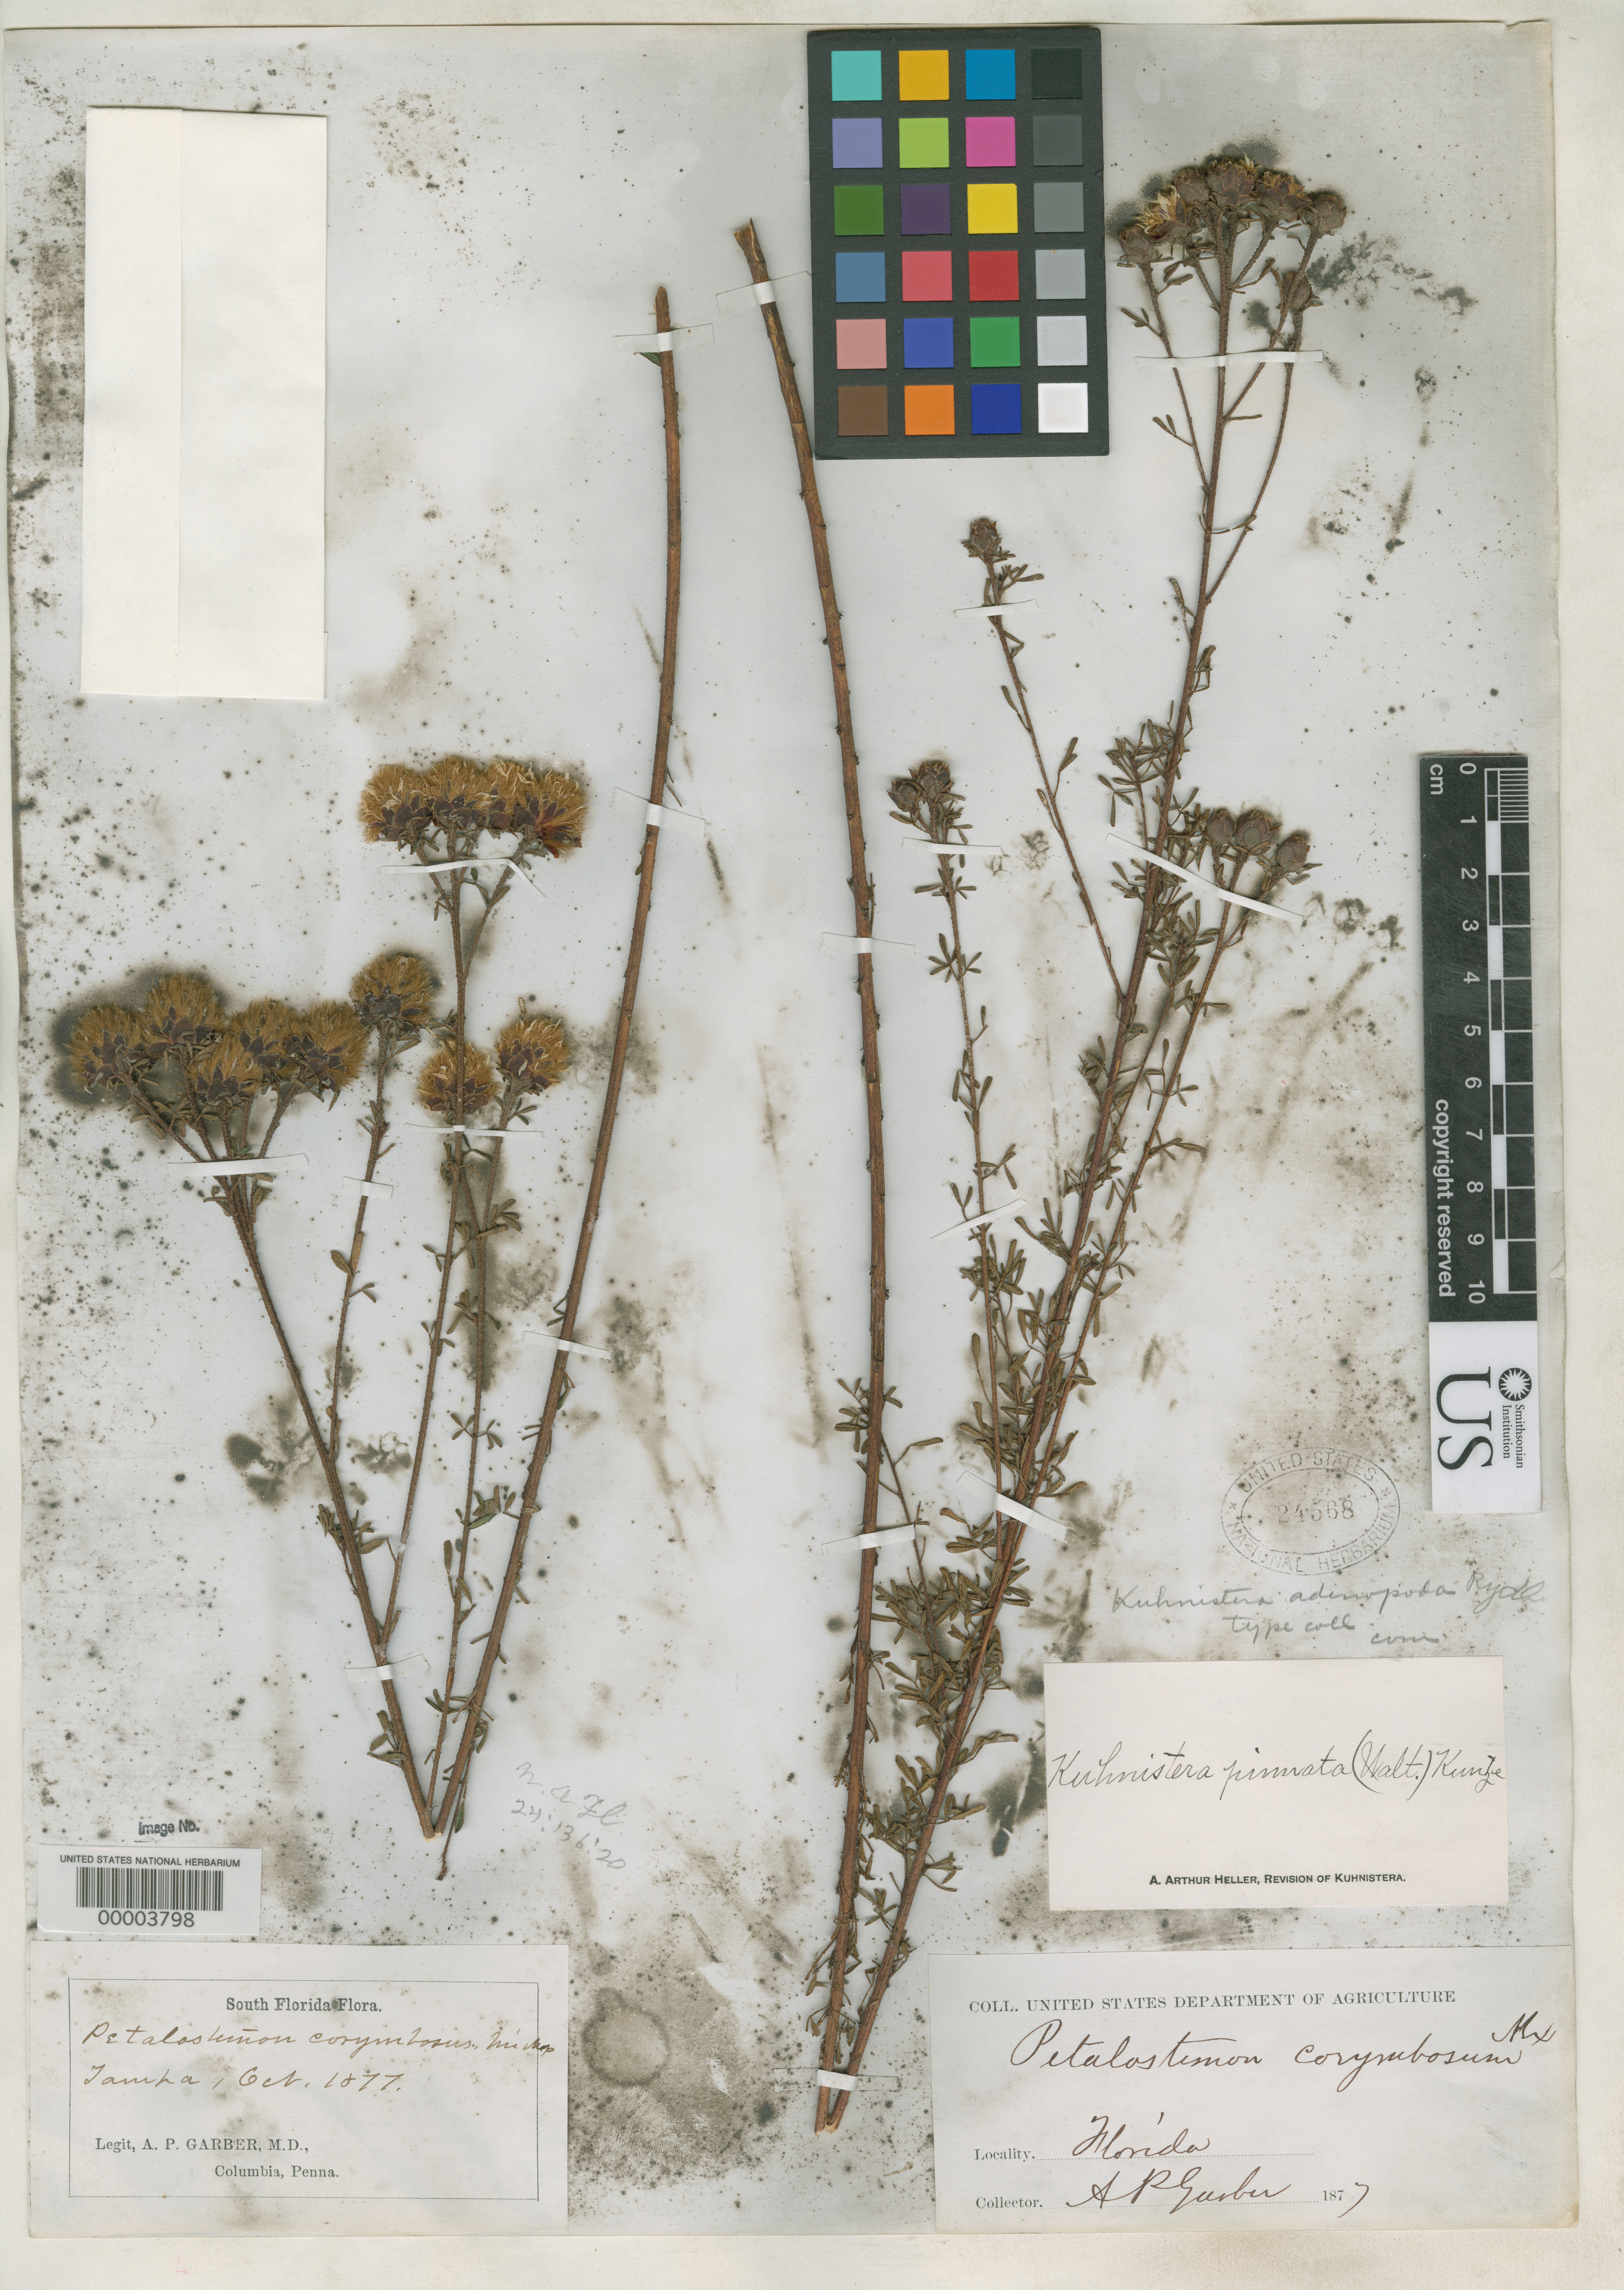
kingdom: Plantae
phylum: Tracheophyta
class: Magnoliopsida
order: Fabales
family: Fabaceae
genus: Kuhnistera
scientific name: Kuhnistera adenopoda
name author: B.L. Rob. ex Rydb.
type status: Isotype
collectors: A. P. Garber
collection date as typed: Oct 1877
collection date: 1877-10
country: United States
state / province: Florida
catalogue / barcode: US 24568